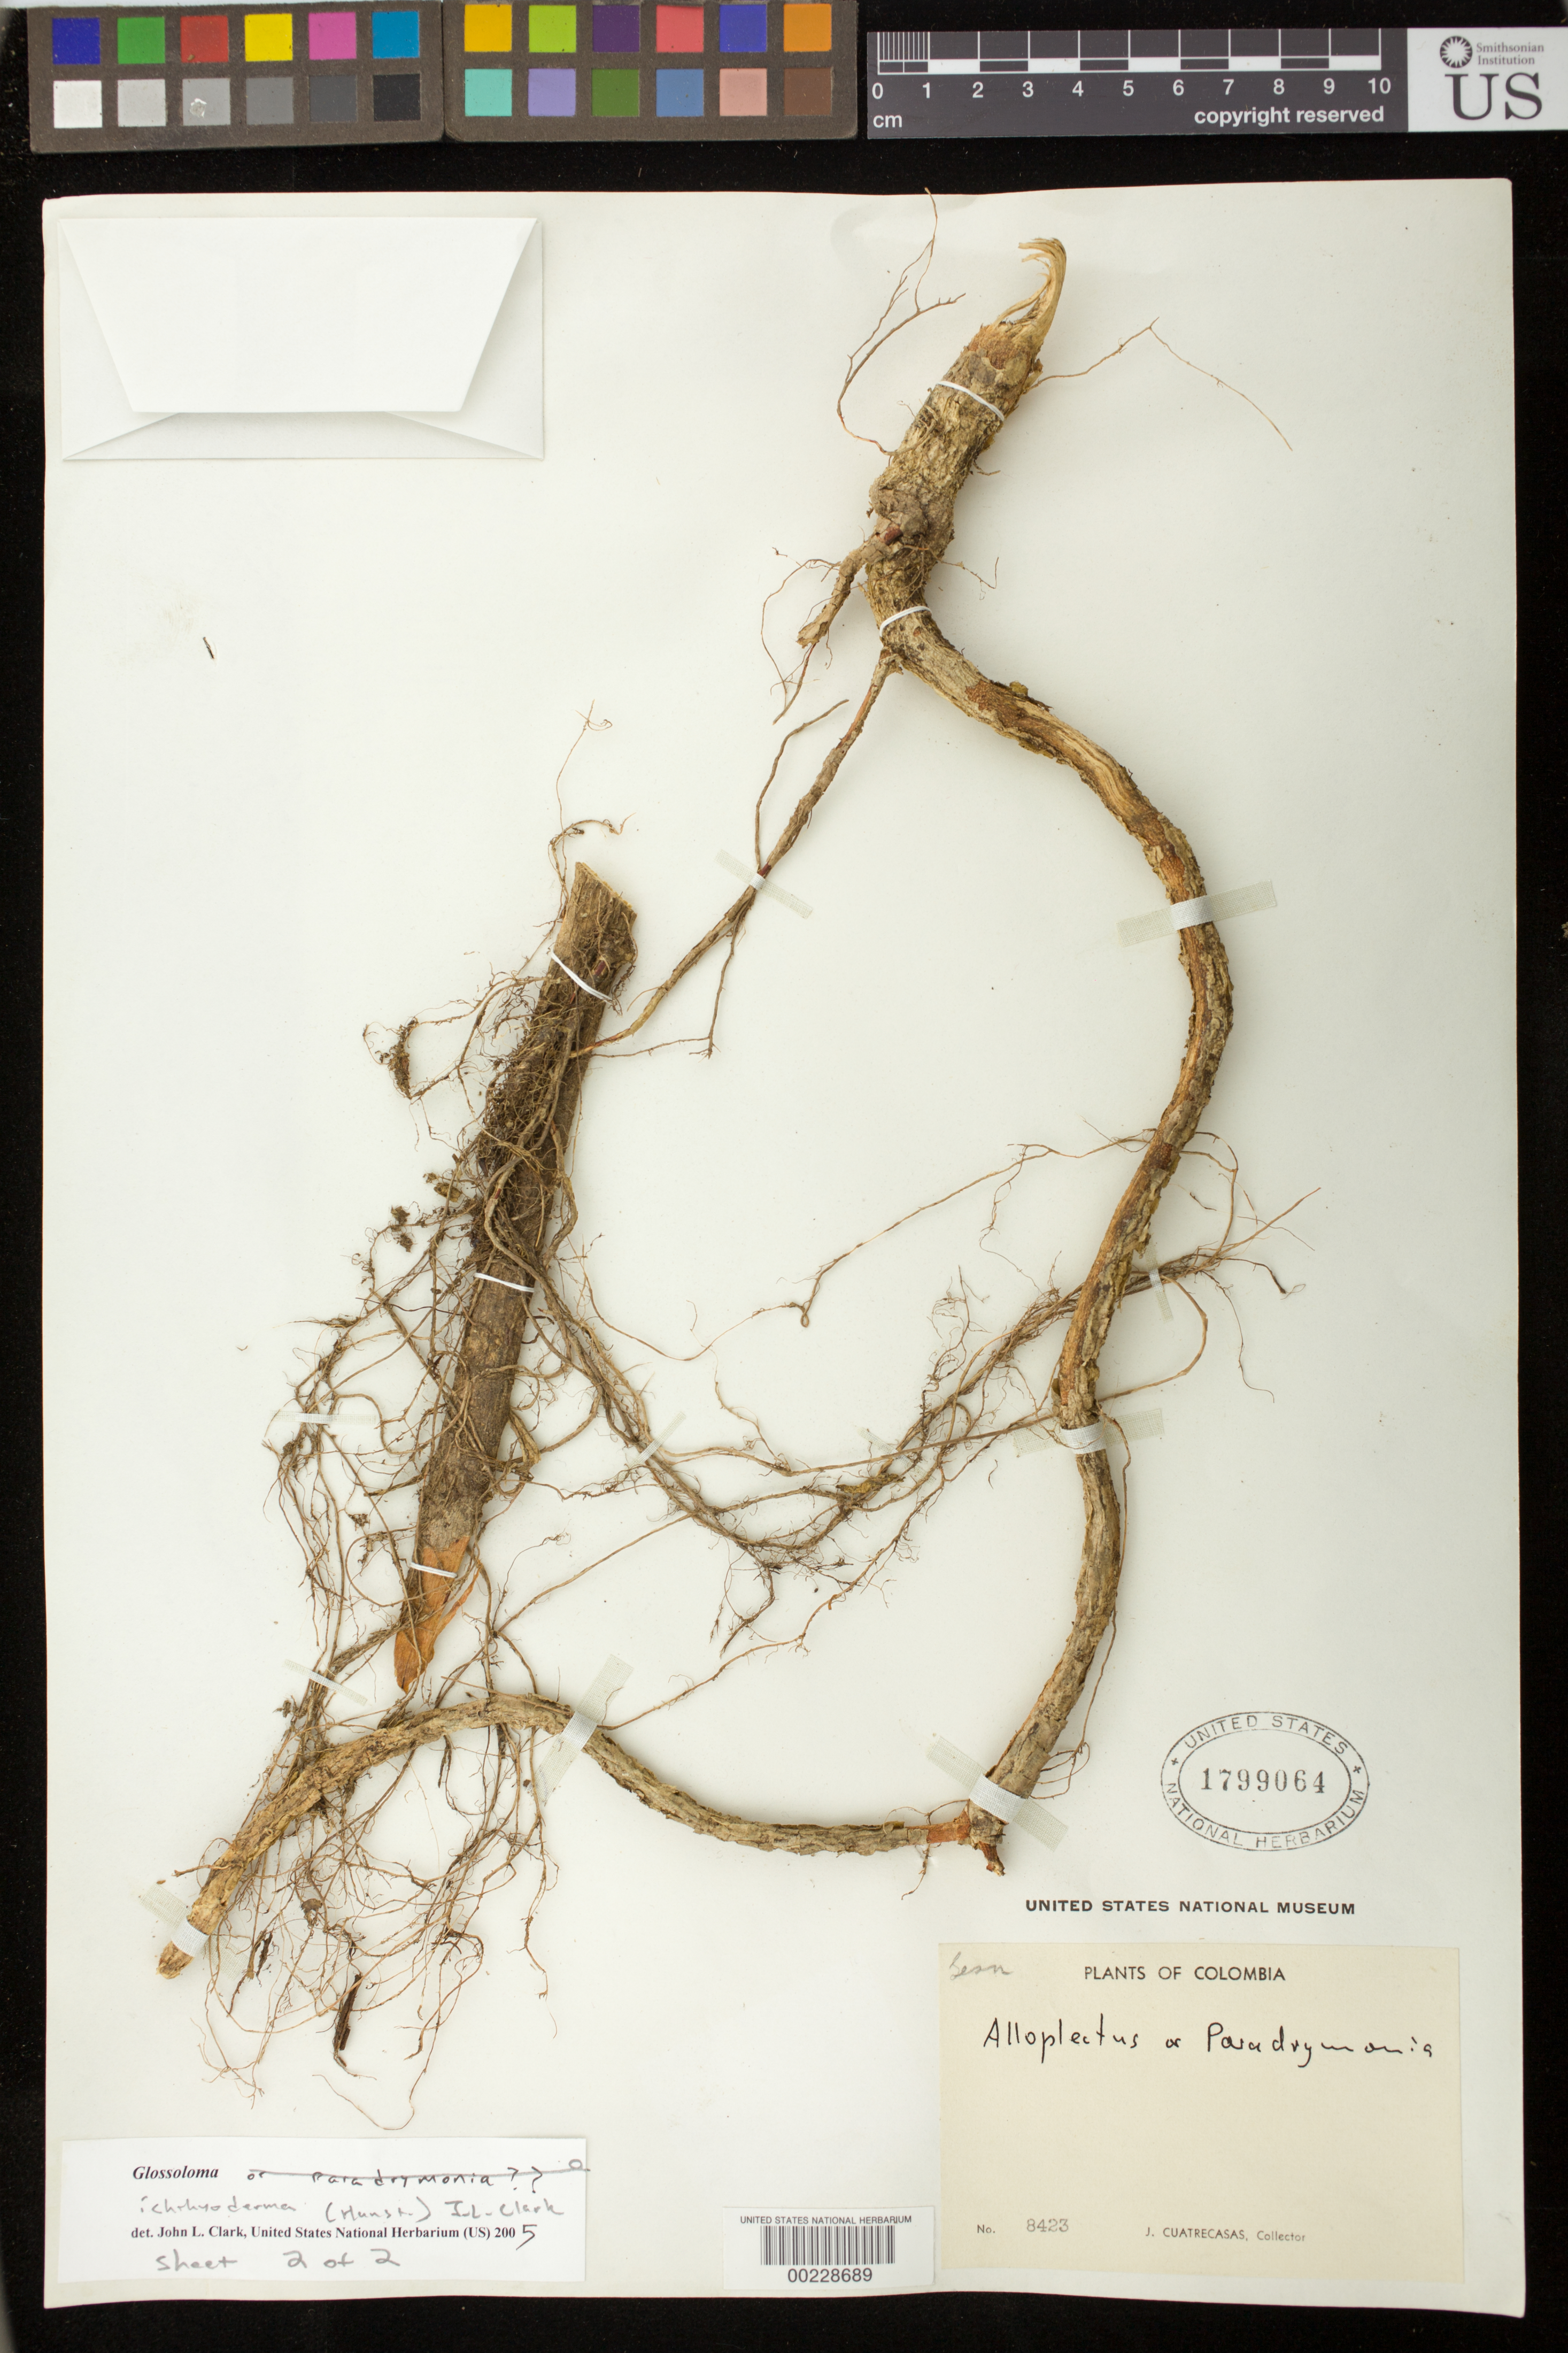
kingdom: Plantae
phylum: Tracheophyta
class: Magnoliopsida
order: Lamiales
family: Gesneriaceae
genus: Alloplectus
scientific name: Alloplectus sp.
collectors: J. Cuatrecasas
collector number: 8423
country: Colombia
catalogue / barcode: US 1799064